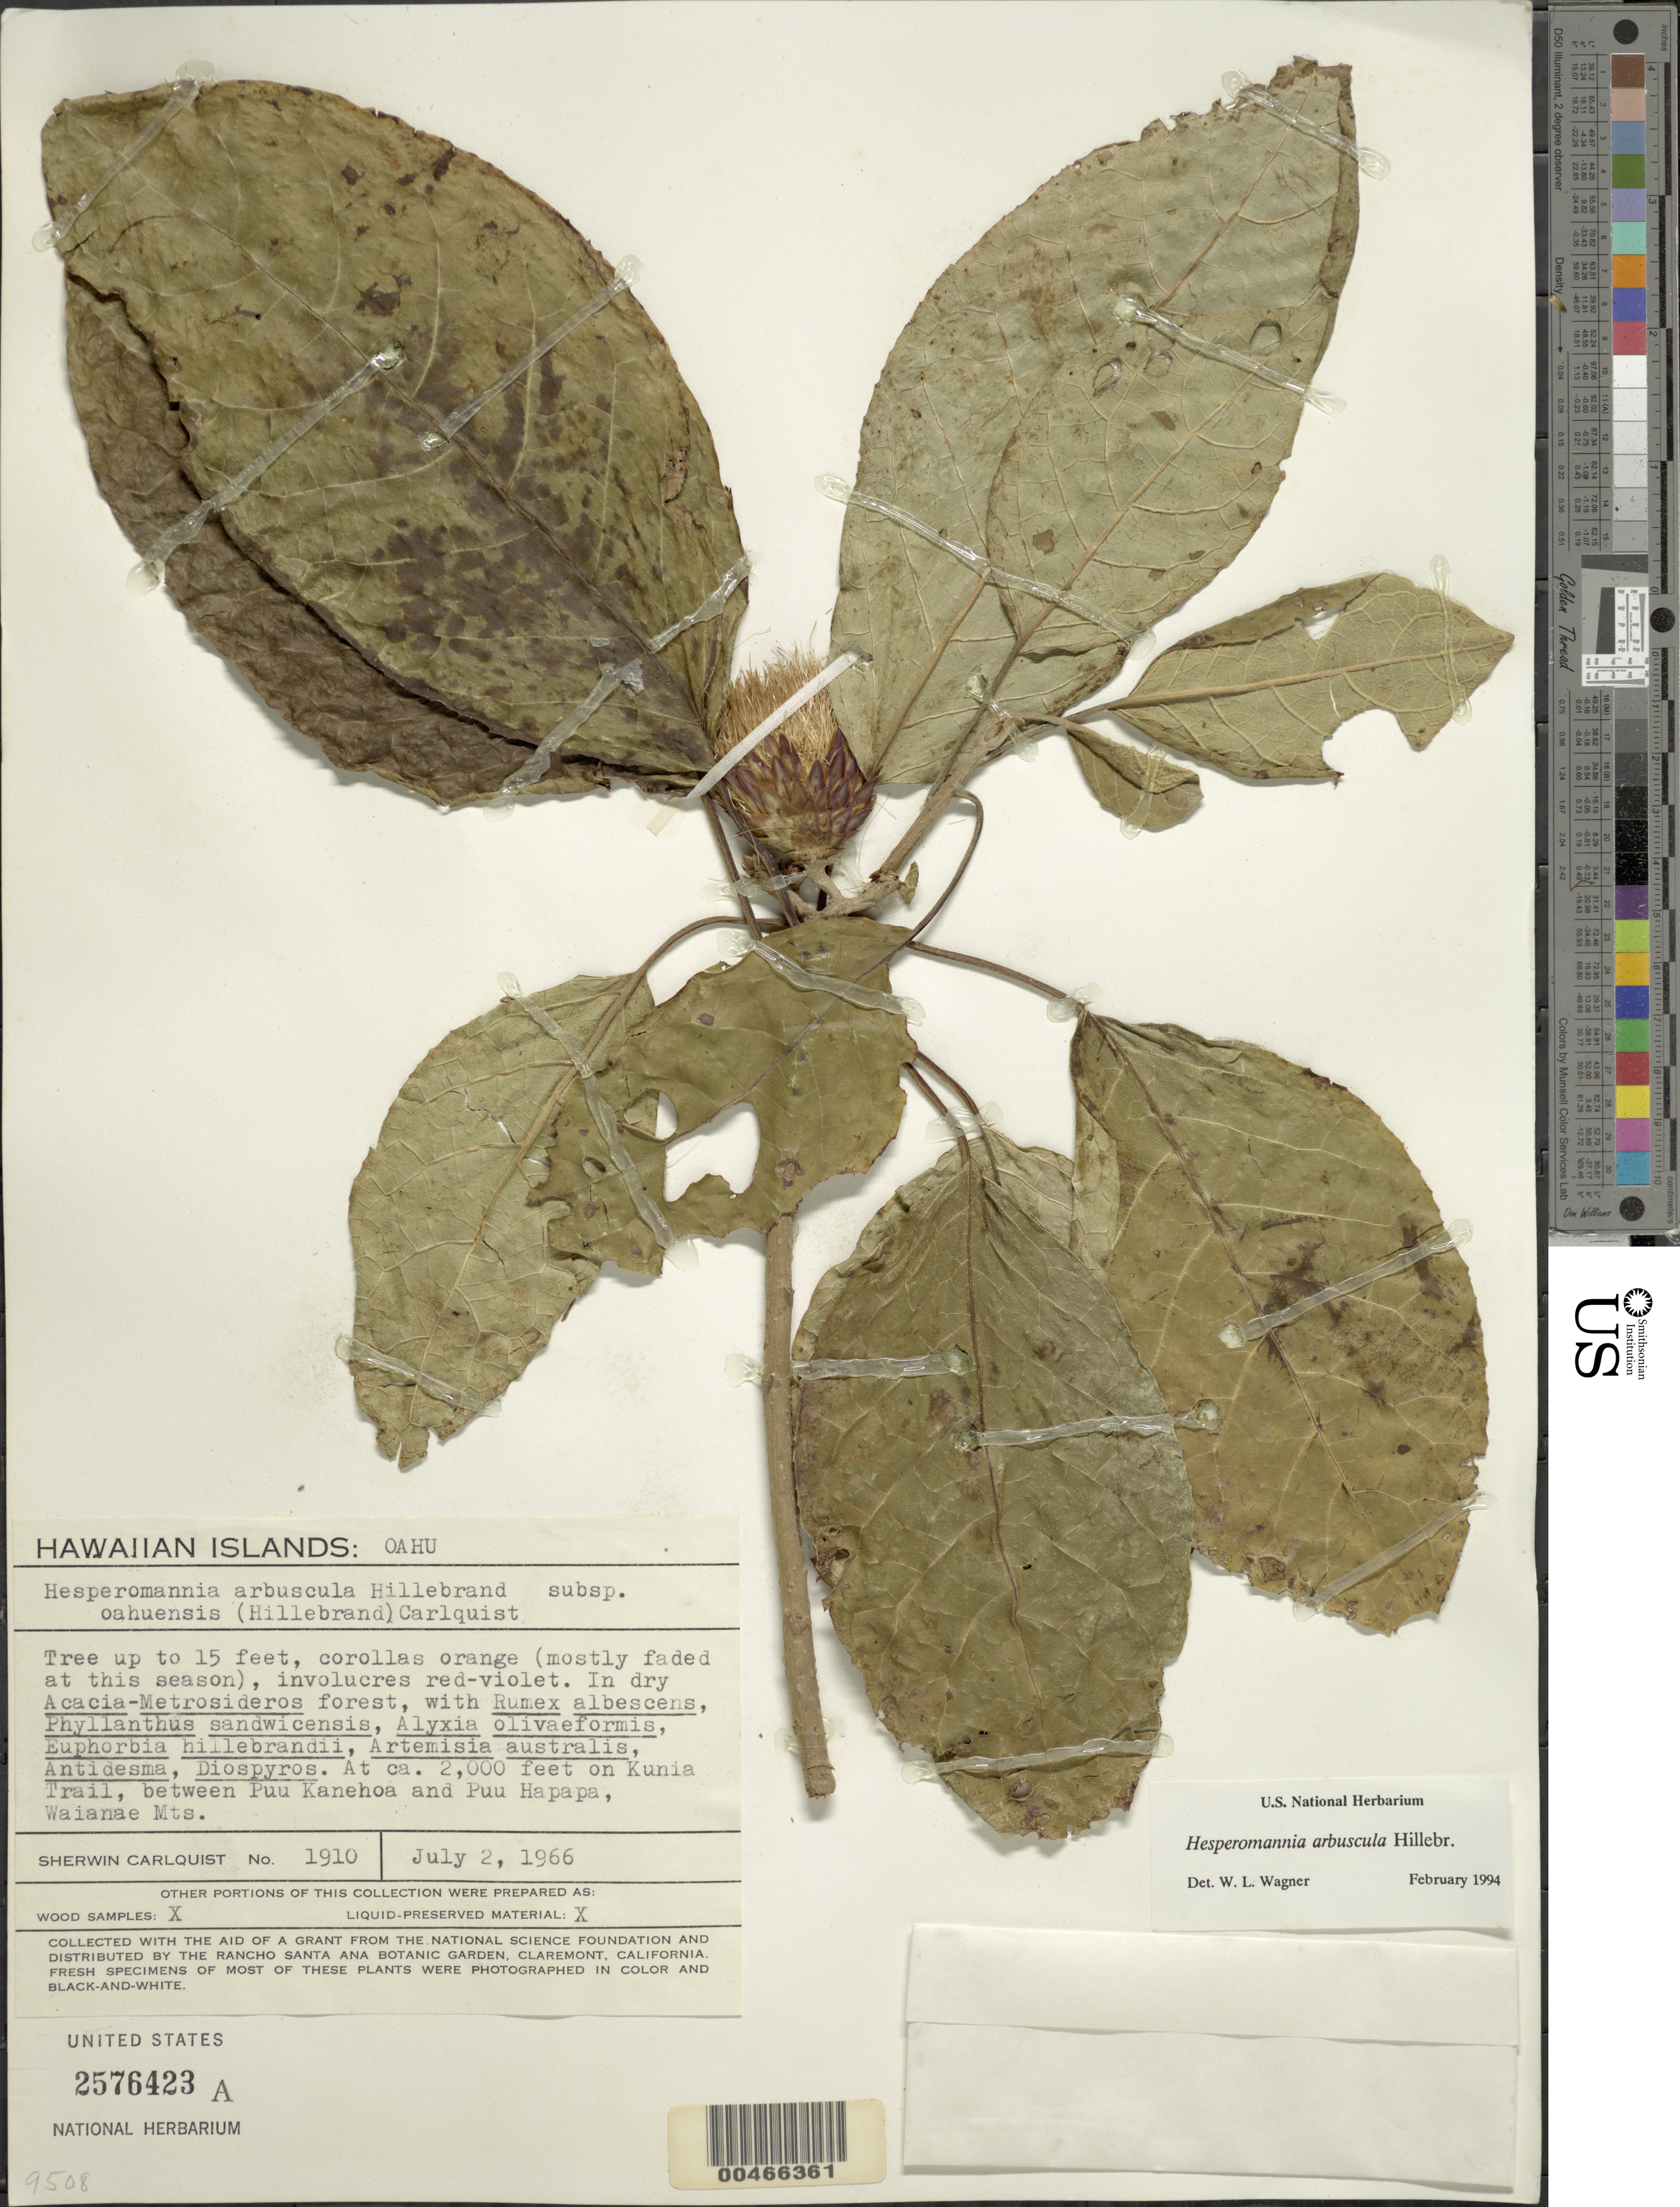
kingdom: Plantae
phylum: Tracheophyta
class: Magnoliopsida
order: Asterales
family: Asteraceae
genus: Hesperomannia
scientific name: Hesperomannia oahuensis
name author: (Hillebr.) O. Deg.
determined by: Wagner, W. L., (BOT), Smithsonian Institution - National Museum of Natural History (UNITED STATES)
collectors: S. Carlquist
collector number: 1910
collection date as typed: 2 Jul 1966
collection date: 1966-07-02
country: United States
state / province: Hawaii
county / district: Honolulu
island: Oahu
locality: On Kunia Trail, between Puu Kanehoa and Puu Hapapa, Waianae Mts.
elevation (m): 610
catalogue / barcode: US 2576423A